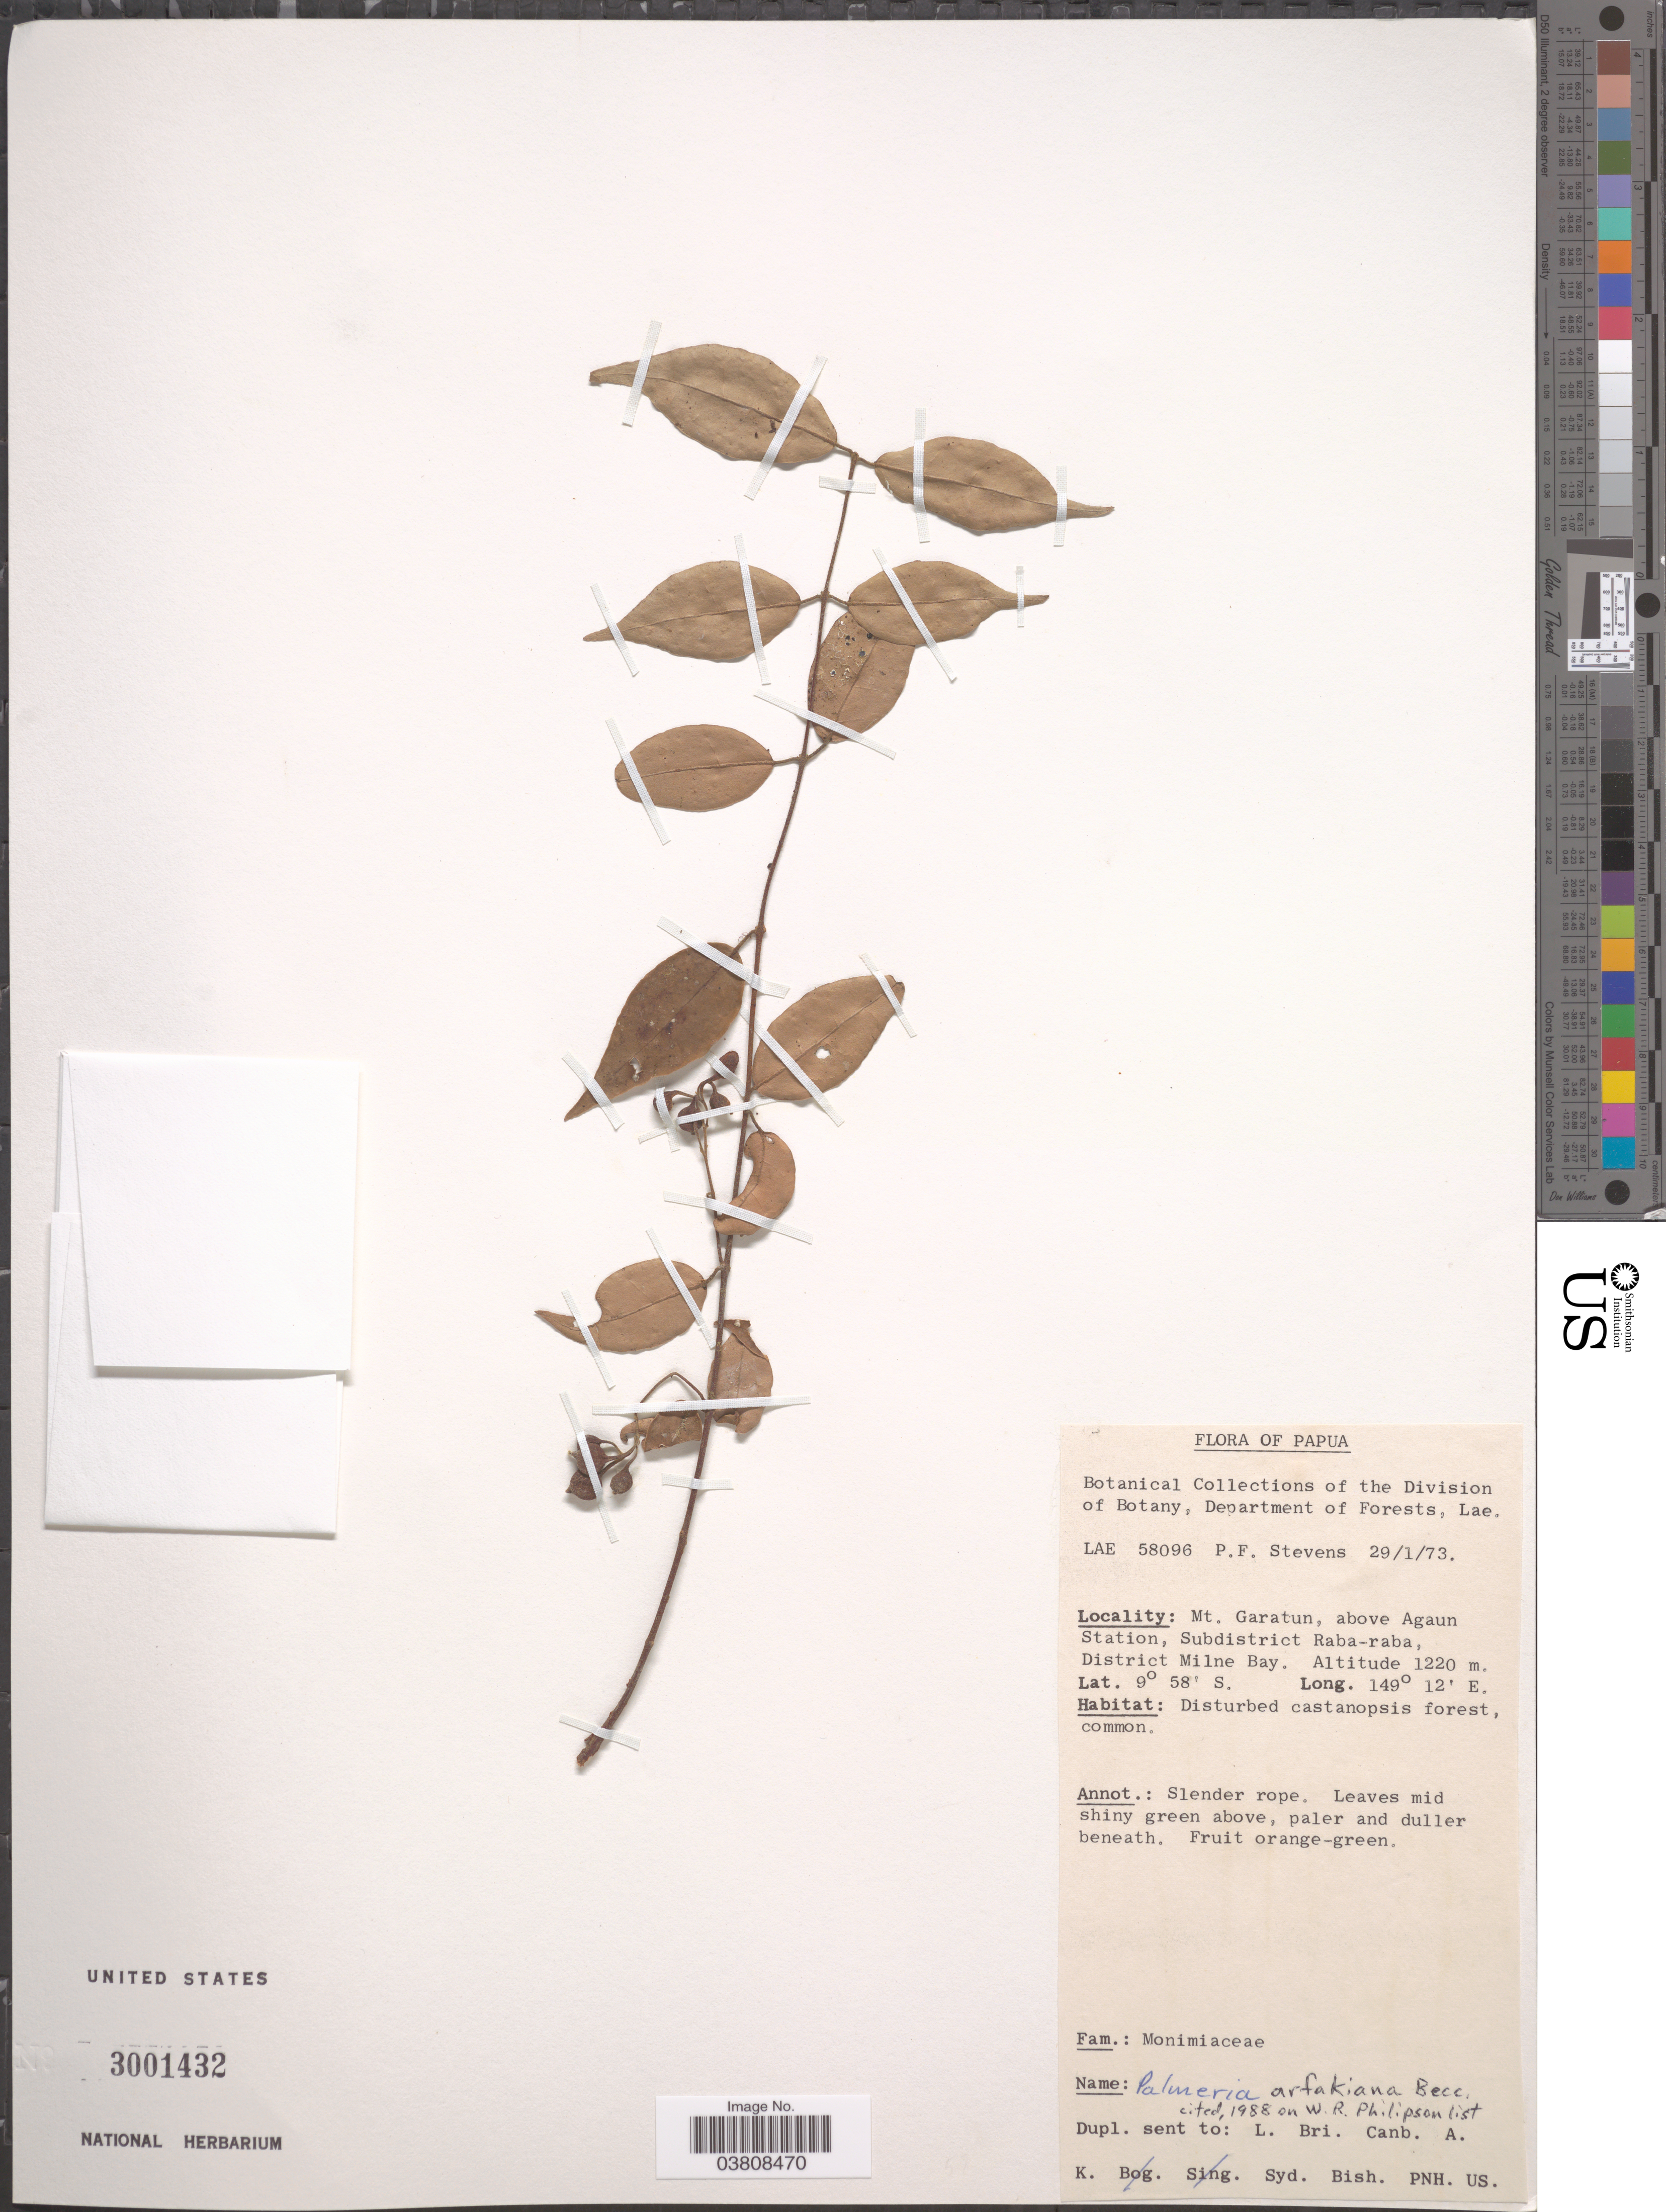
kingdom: Plantae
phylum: Tracheophyta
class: Magnoliopsida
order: Laurales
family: Monimiaceae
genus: Palmeria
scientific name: Palmeria arfakiana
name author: Becc. & A.C. Sm.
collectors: P. F. Stevens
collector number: LAE58096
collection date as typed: Transcribed d/m/y: 29/1/73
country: Papua New Guinea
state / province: Milne Bay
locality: Papua. Mt. Garatun, above Agaun Station, Subdistrict Raba-raba, District Milne Bay.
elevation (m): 1220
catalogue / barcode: US 3001432